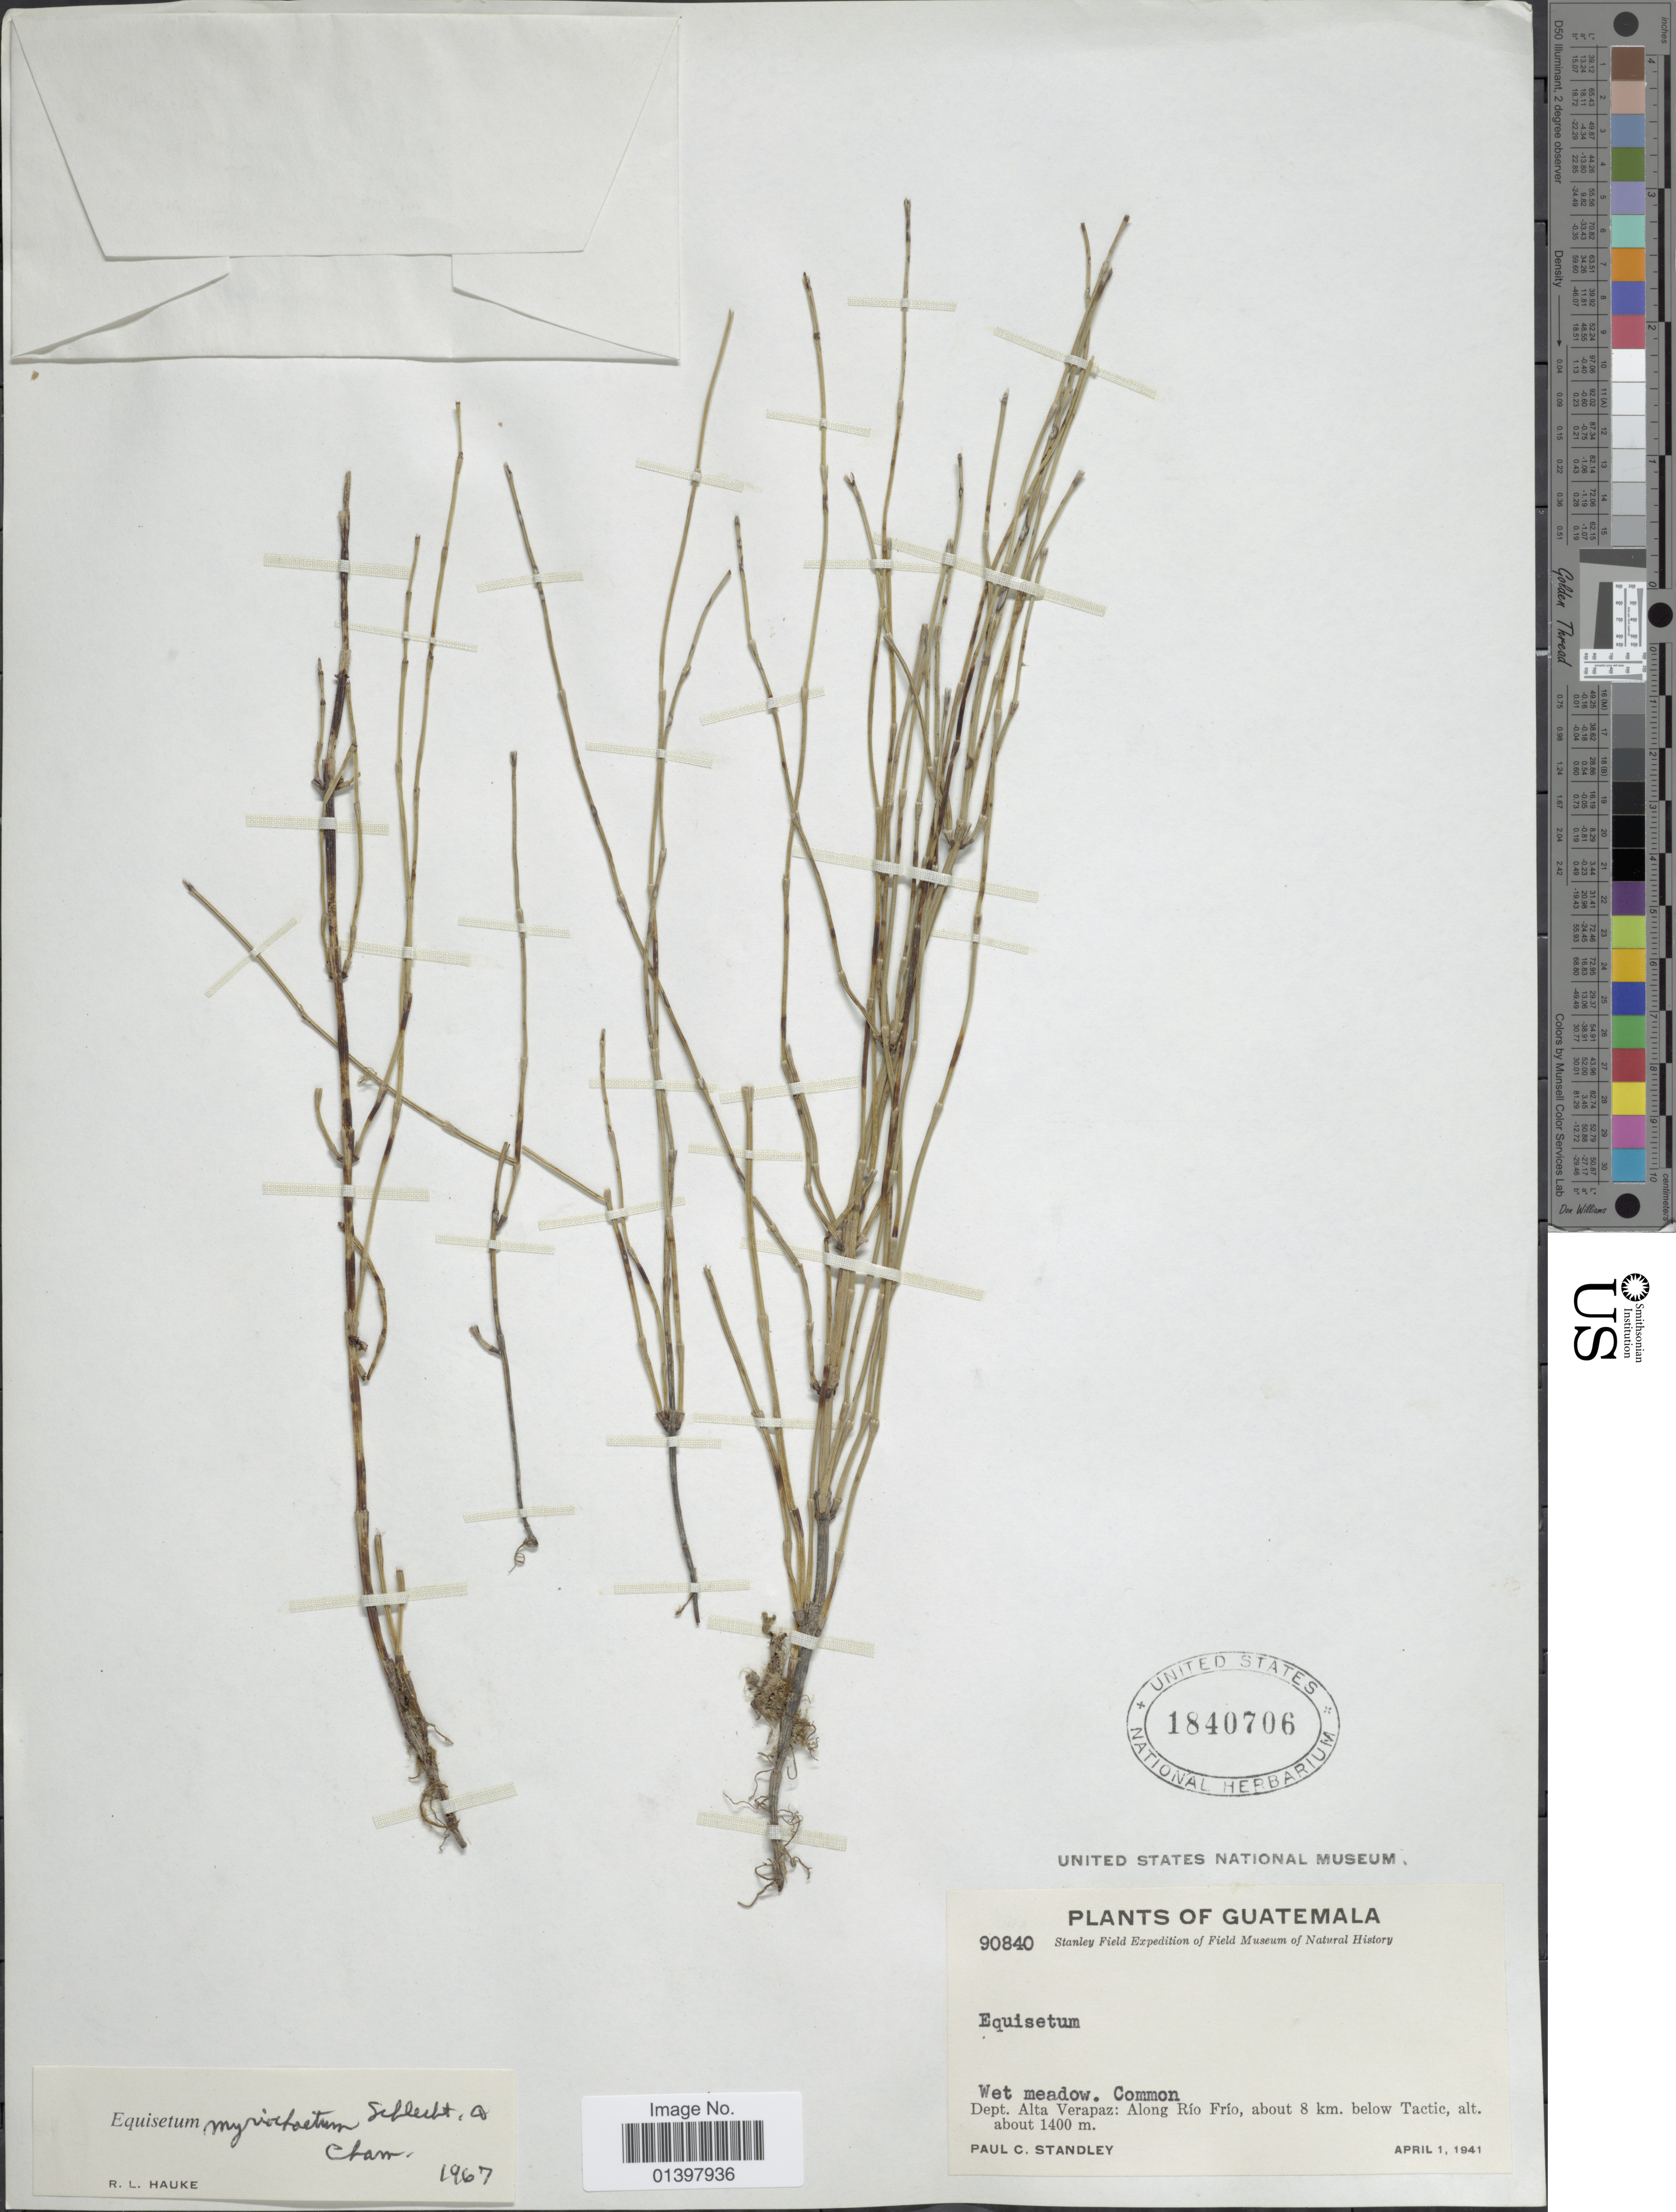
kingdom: Plantae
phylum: Tracheophyta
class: Polypodiopsida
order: Equisetales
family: Equisetaceae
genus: Equisetum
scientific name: Equisetum myriochaetum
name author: Schltdl. & Cham.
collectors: P. C. Standley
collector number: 90840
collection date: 1941-04-01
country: Guatemala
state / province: Alta Verapaz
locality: Along Río Frío, about 8 km below Tactic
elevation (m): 1400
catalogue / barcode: US 1840706